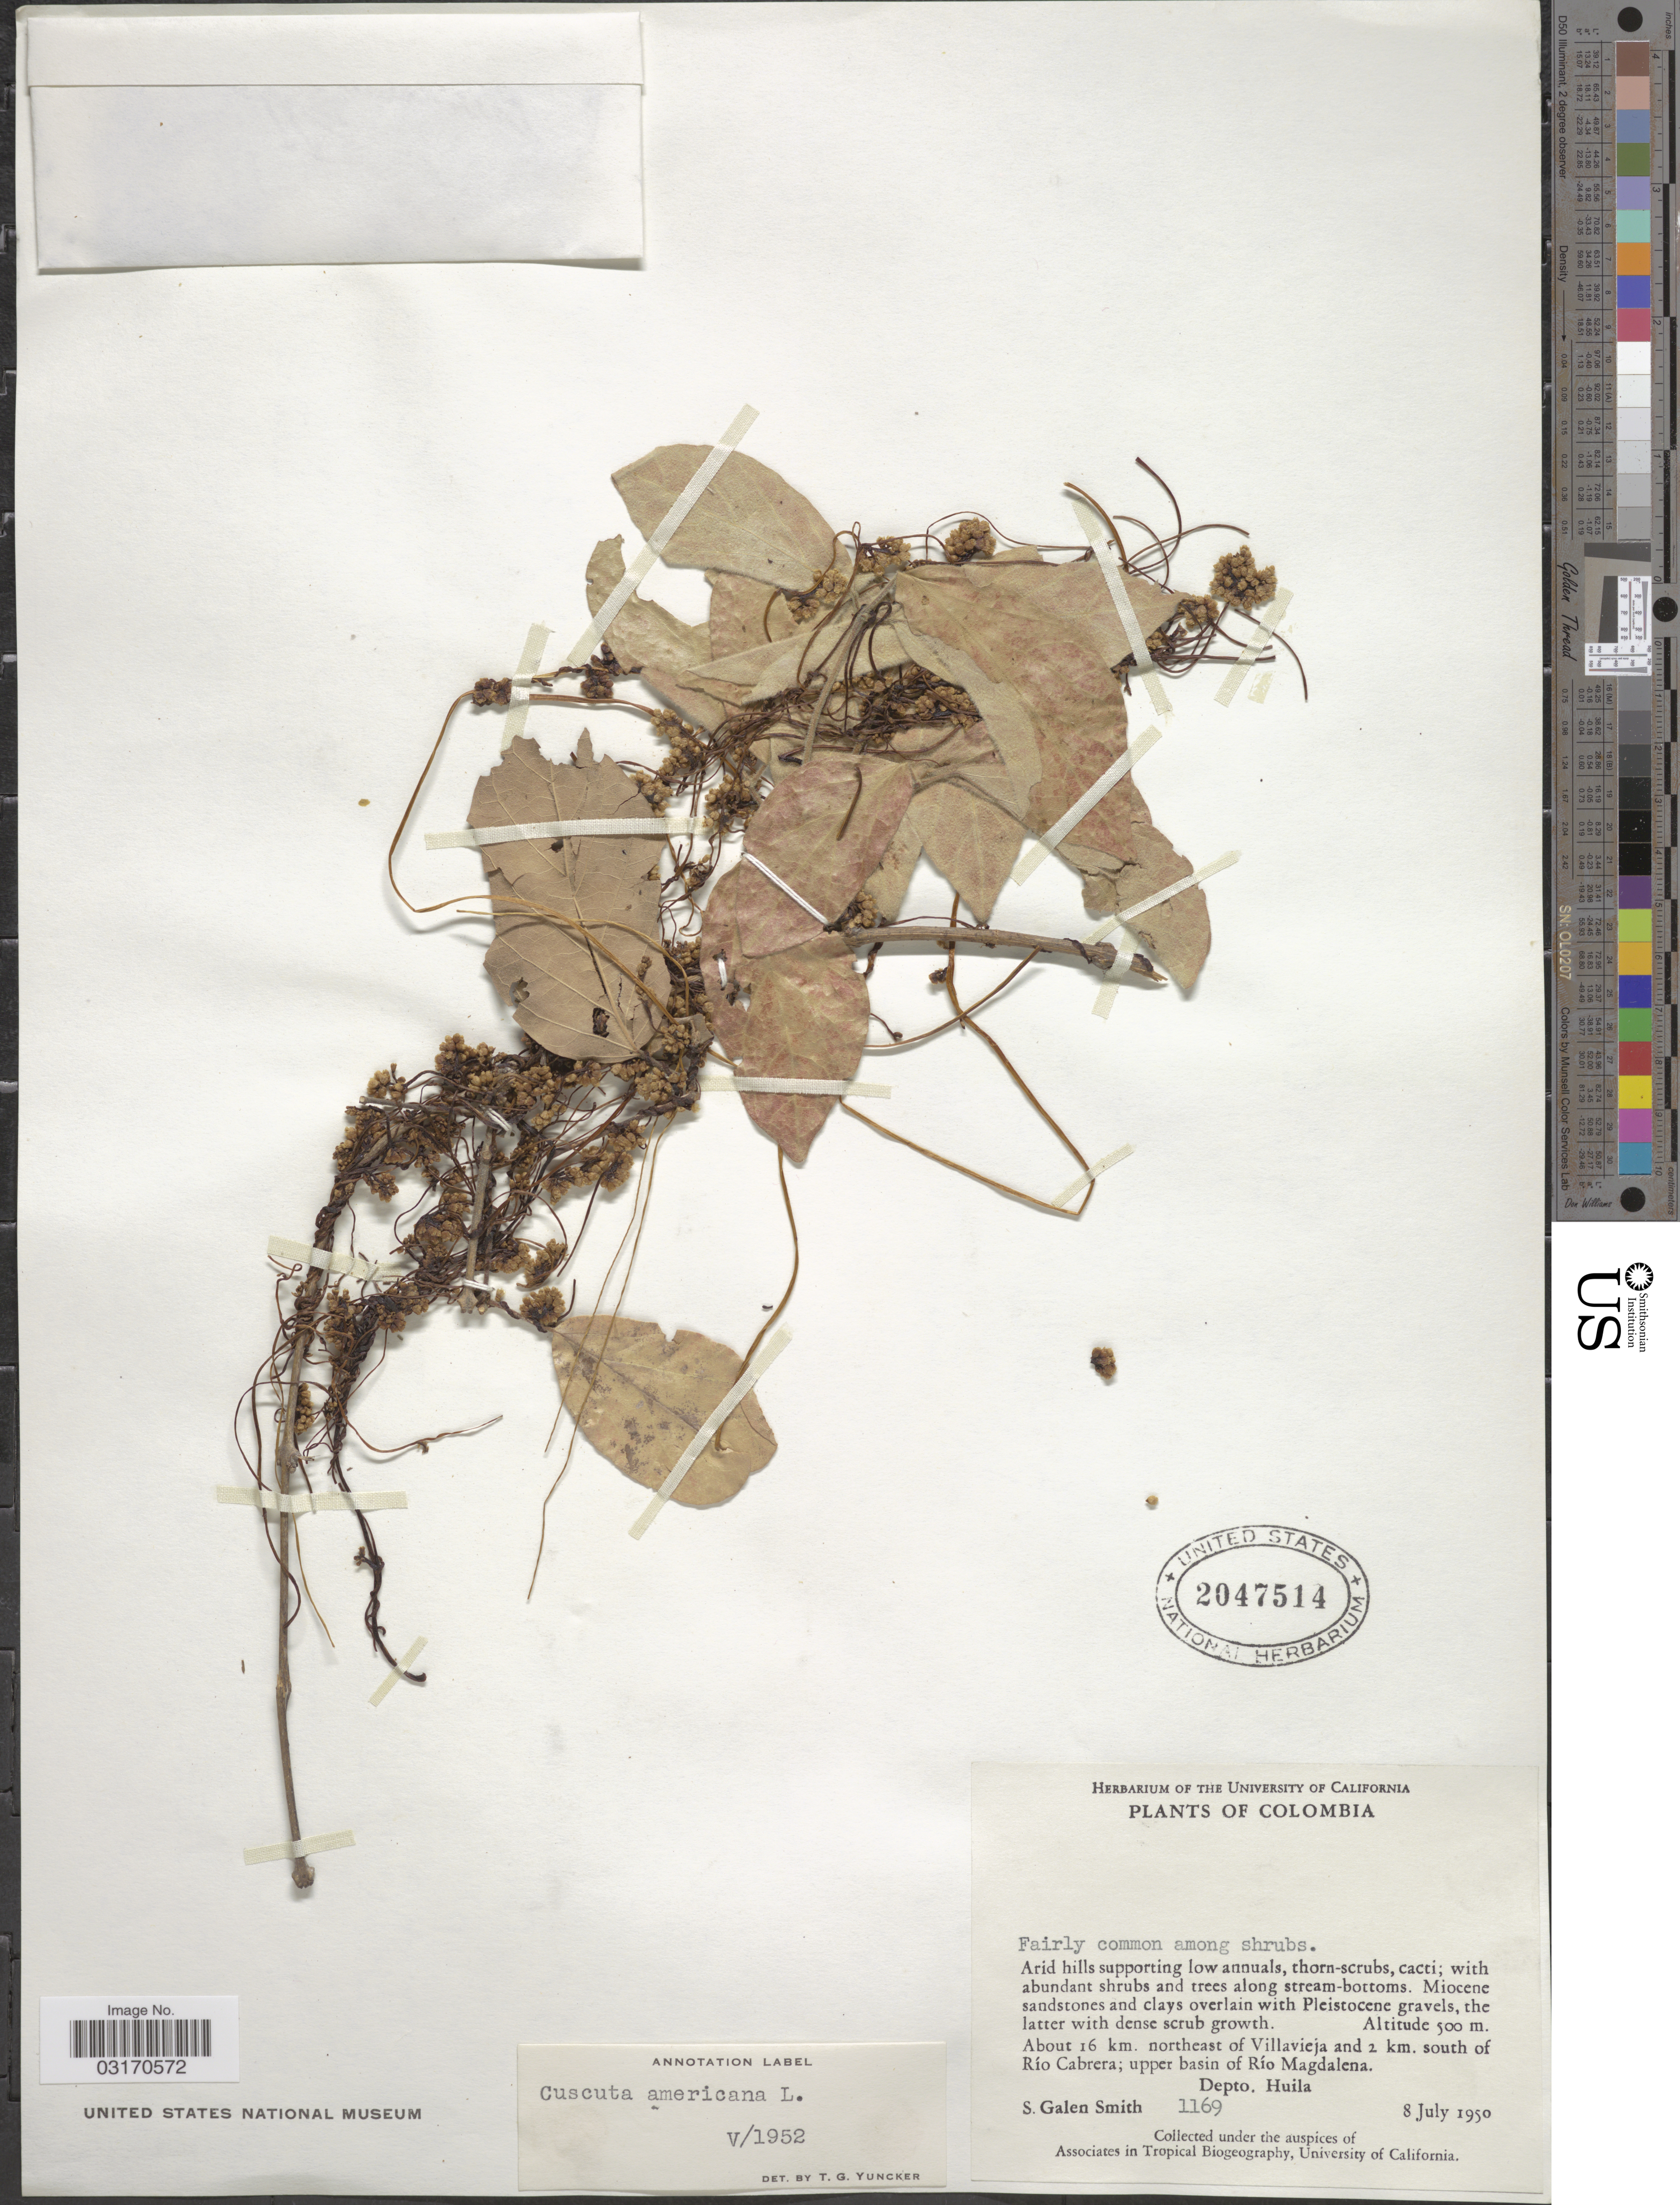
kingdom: Plantae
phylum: Tracheophyta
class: Magnoliopsida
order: Solanales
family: Convolvulaceae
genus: Cuscuta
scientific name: Cuscuta americana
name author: L.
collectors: S. G. Smith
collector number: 1169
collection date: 1950-07-08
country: Colombia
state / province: Huila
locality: About 16 km. northeast of Villavieja and 2 km. south of Río Cabrera; upper basin of Río Magdalena.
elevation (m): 500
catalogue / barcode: US 2047514